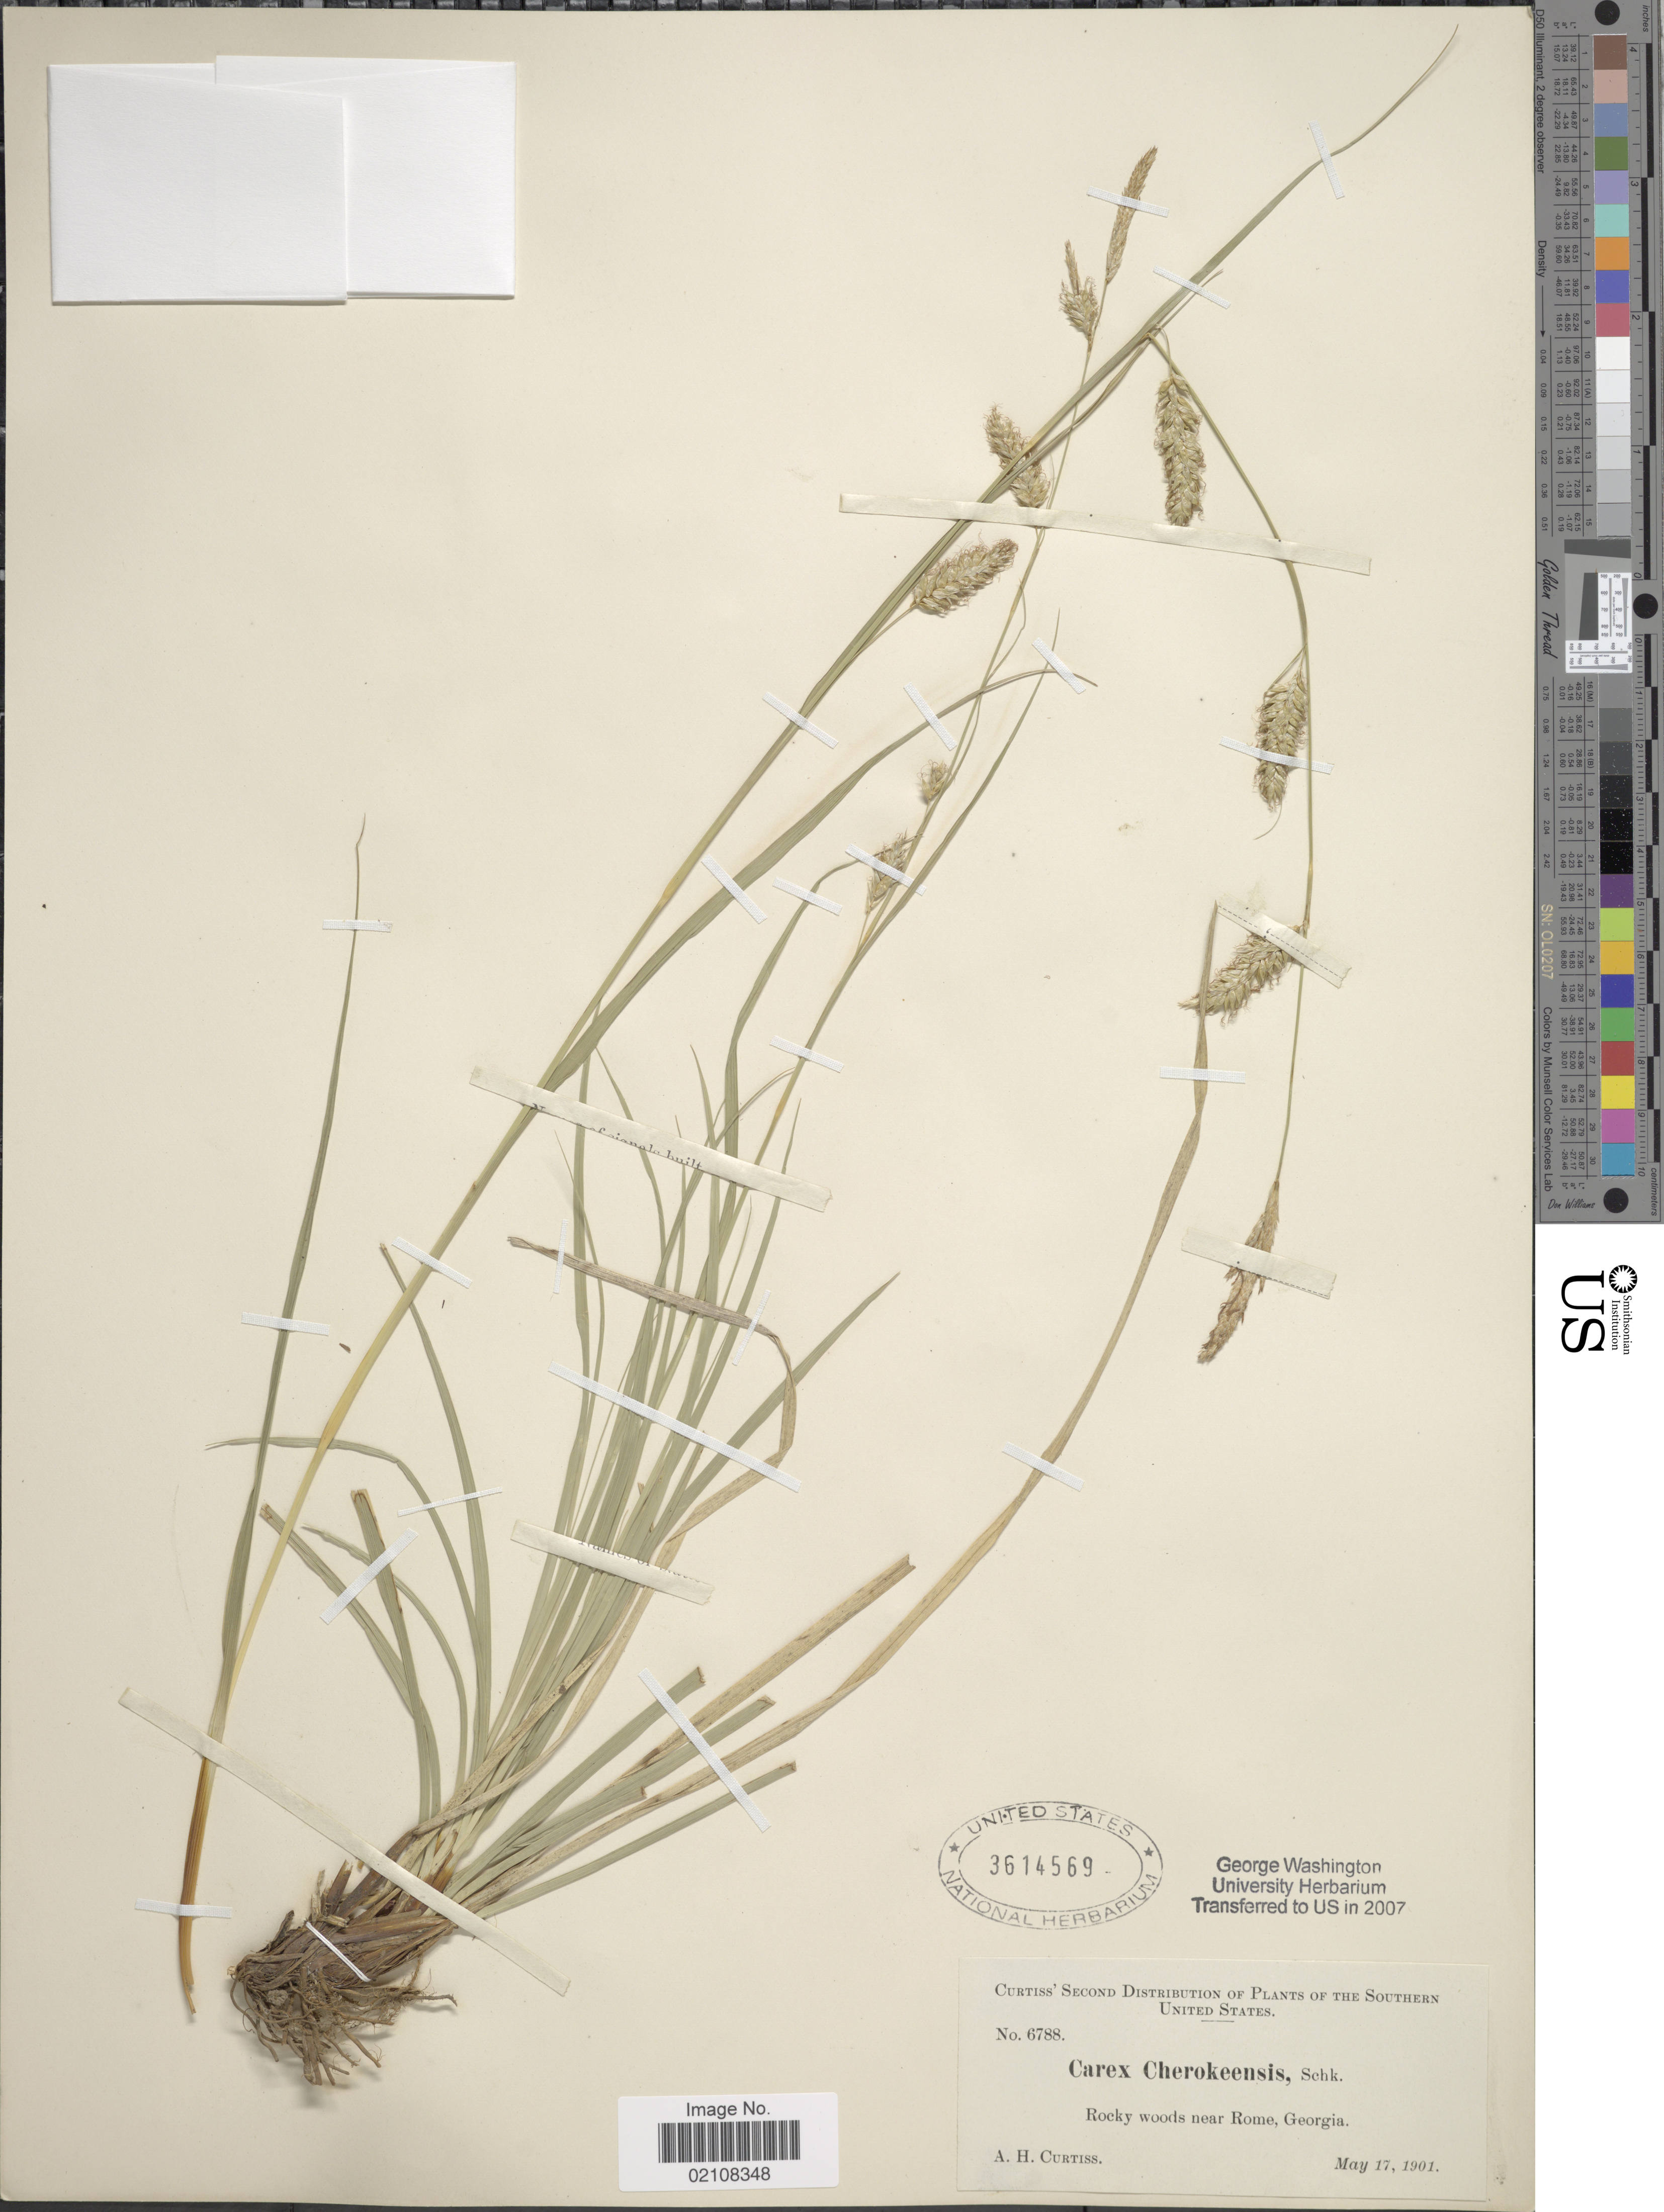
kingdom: Plantae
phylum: Tracheophyta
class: Liliopsida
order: Poales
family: Cyperaceae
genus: Carex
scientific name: Carex cherokeensis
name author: Schwein.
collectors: A. H. Curtiss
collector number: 6788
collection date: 1901-05-17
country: United States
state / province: Georgia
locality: Rocky woods near Rome, Georgia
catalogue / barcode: US 3614569